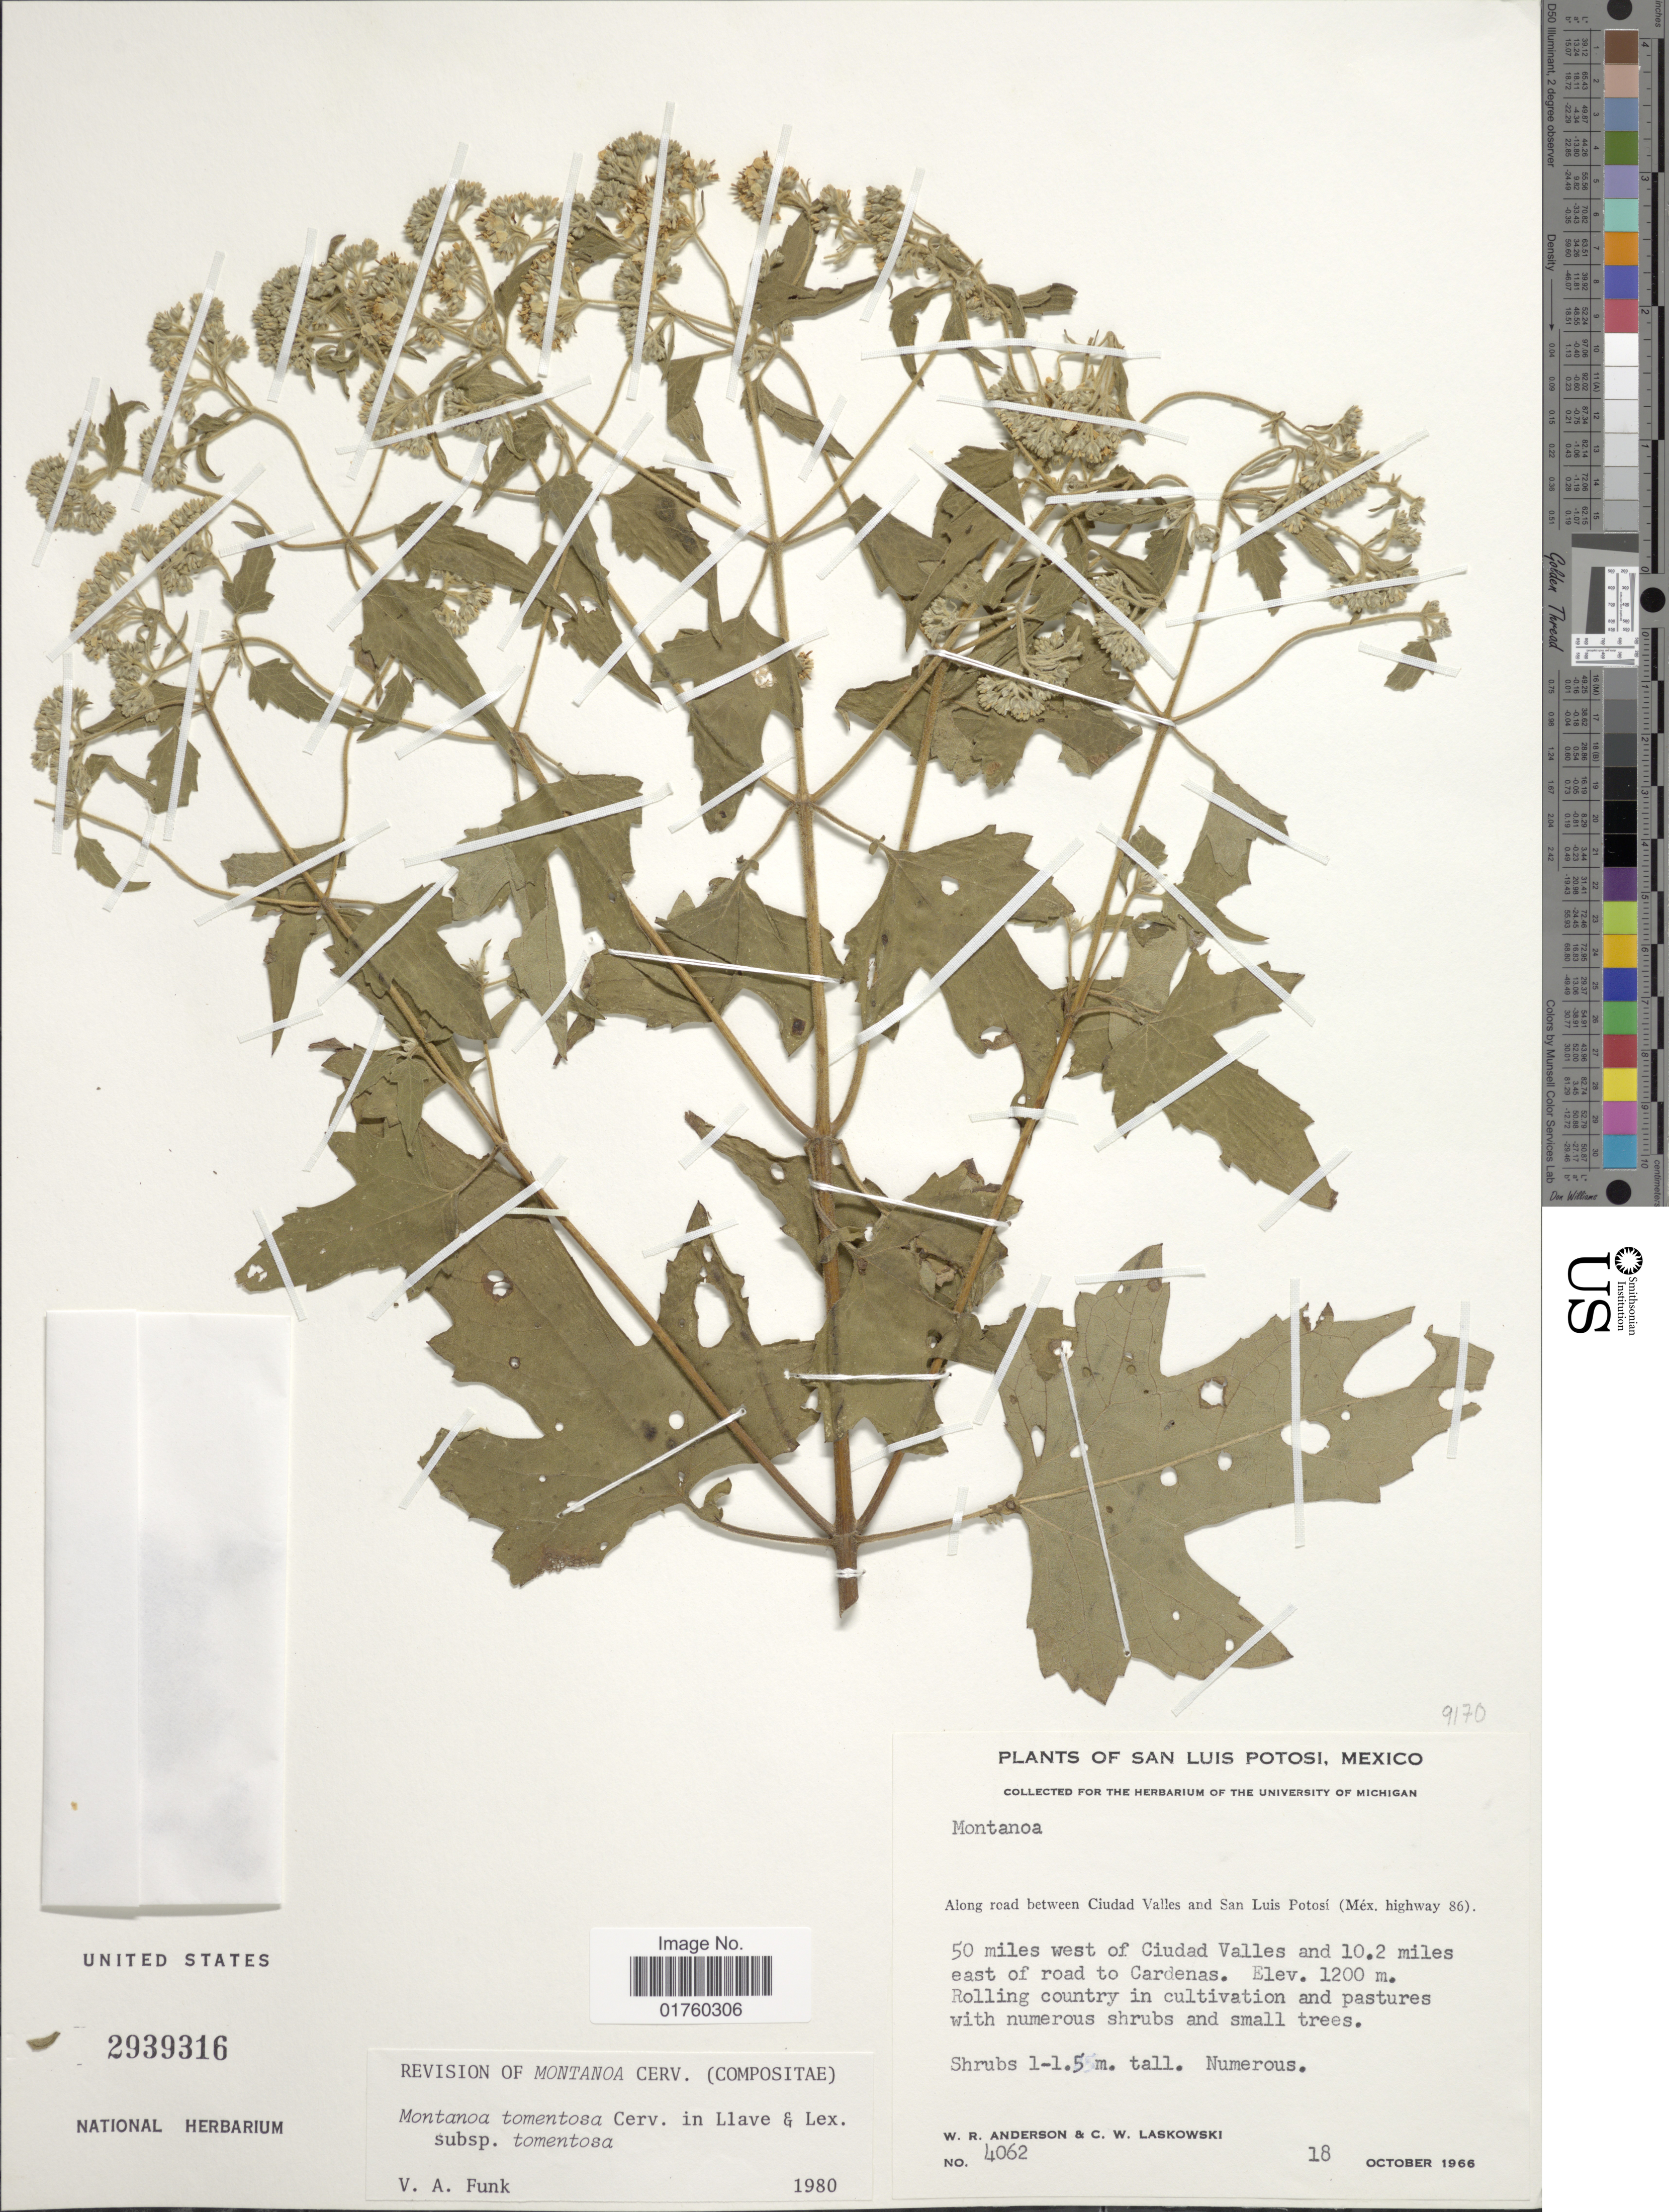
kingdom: Plantae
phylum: Tracheophyta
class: Magnoliopsida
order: Asterales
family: Asteraceae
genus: Montanoa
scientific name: Montanoa tomentosa subsp. tomentosa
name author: Cerv.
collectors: W. Anderson & C. Laskowski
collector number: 4062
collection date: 1966-10-18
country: Mexico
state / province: San Luis Potosí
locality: Along road between Ciudad Valles and San Luis Potosi (Méx. highway 86), 50 miles west of Ciudad Valles and 10.2 miles east of road to Cardenas, rolling country in cultivation and pastures.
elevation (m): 1200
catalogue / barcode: US 2939316